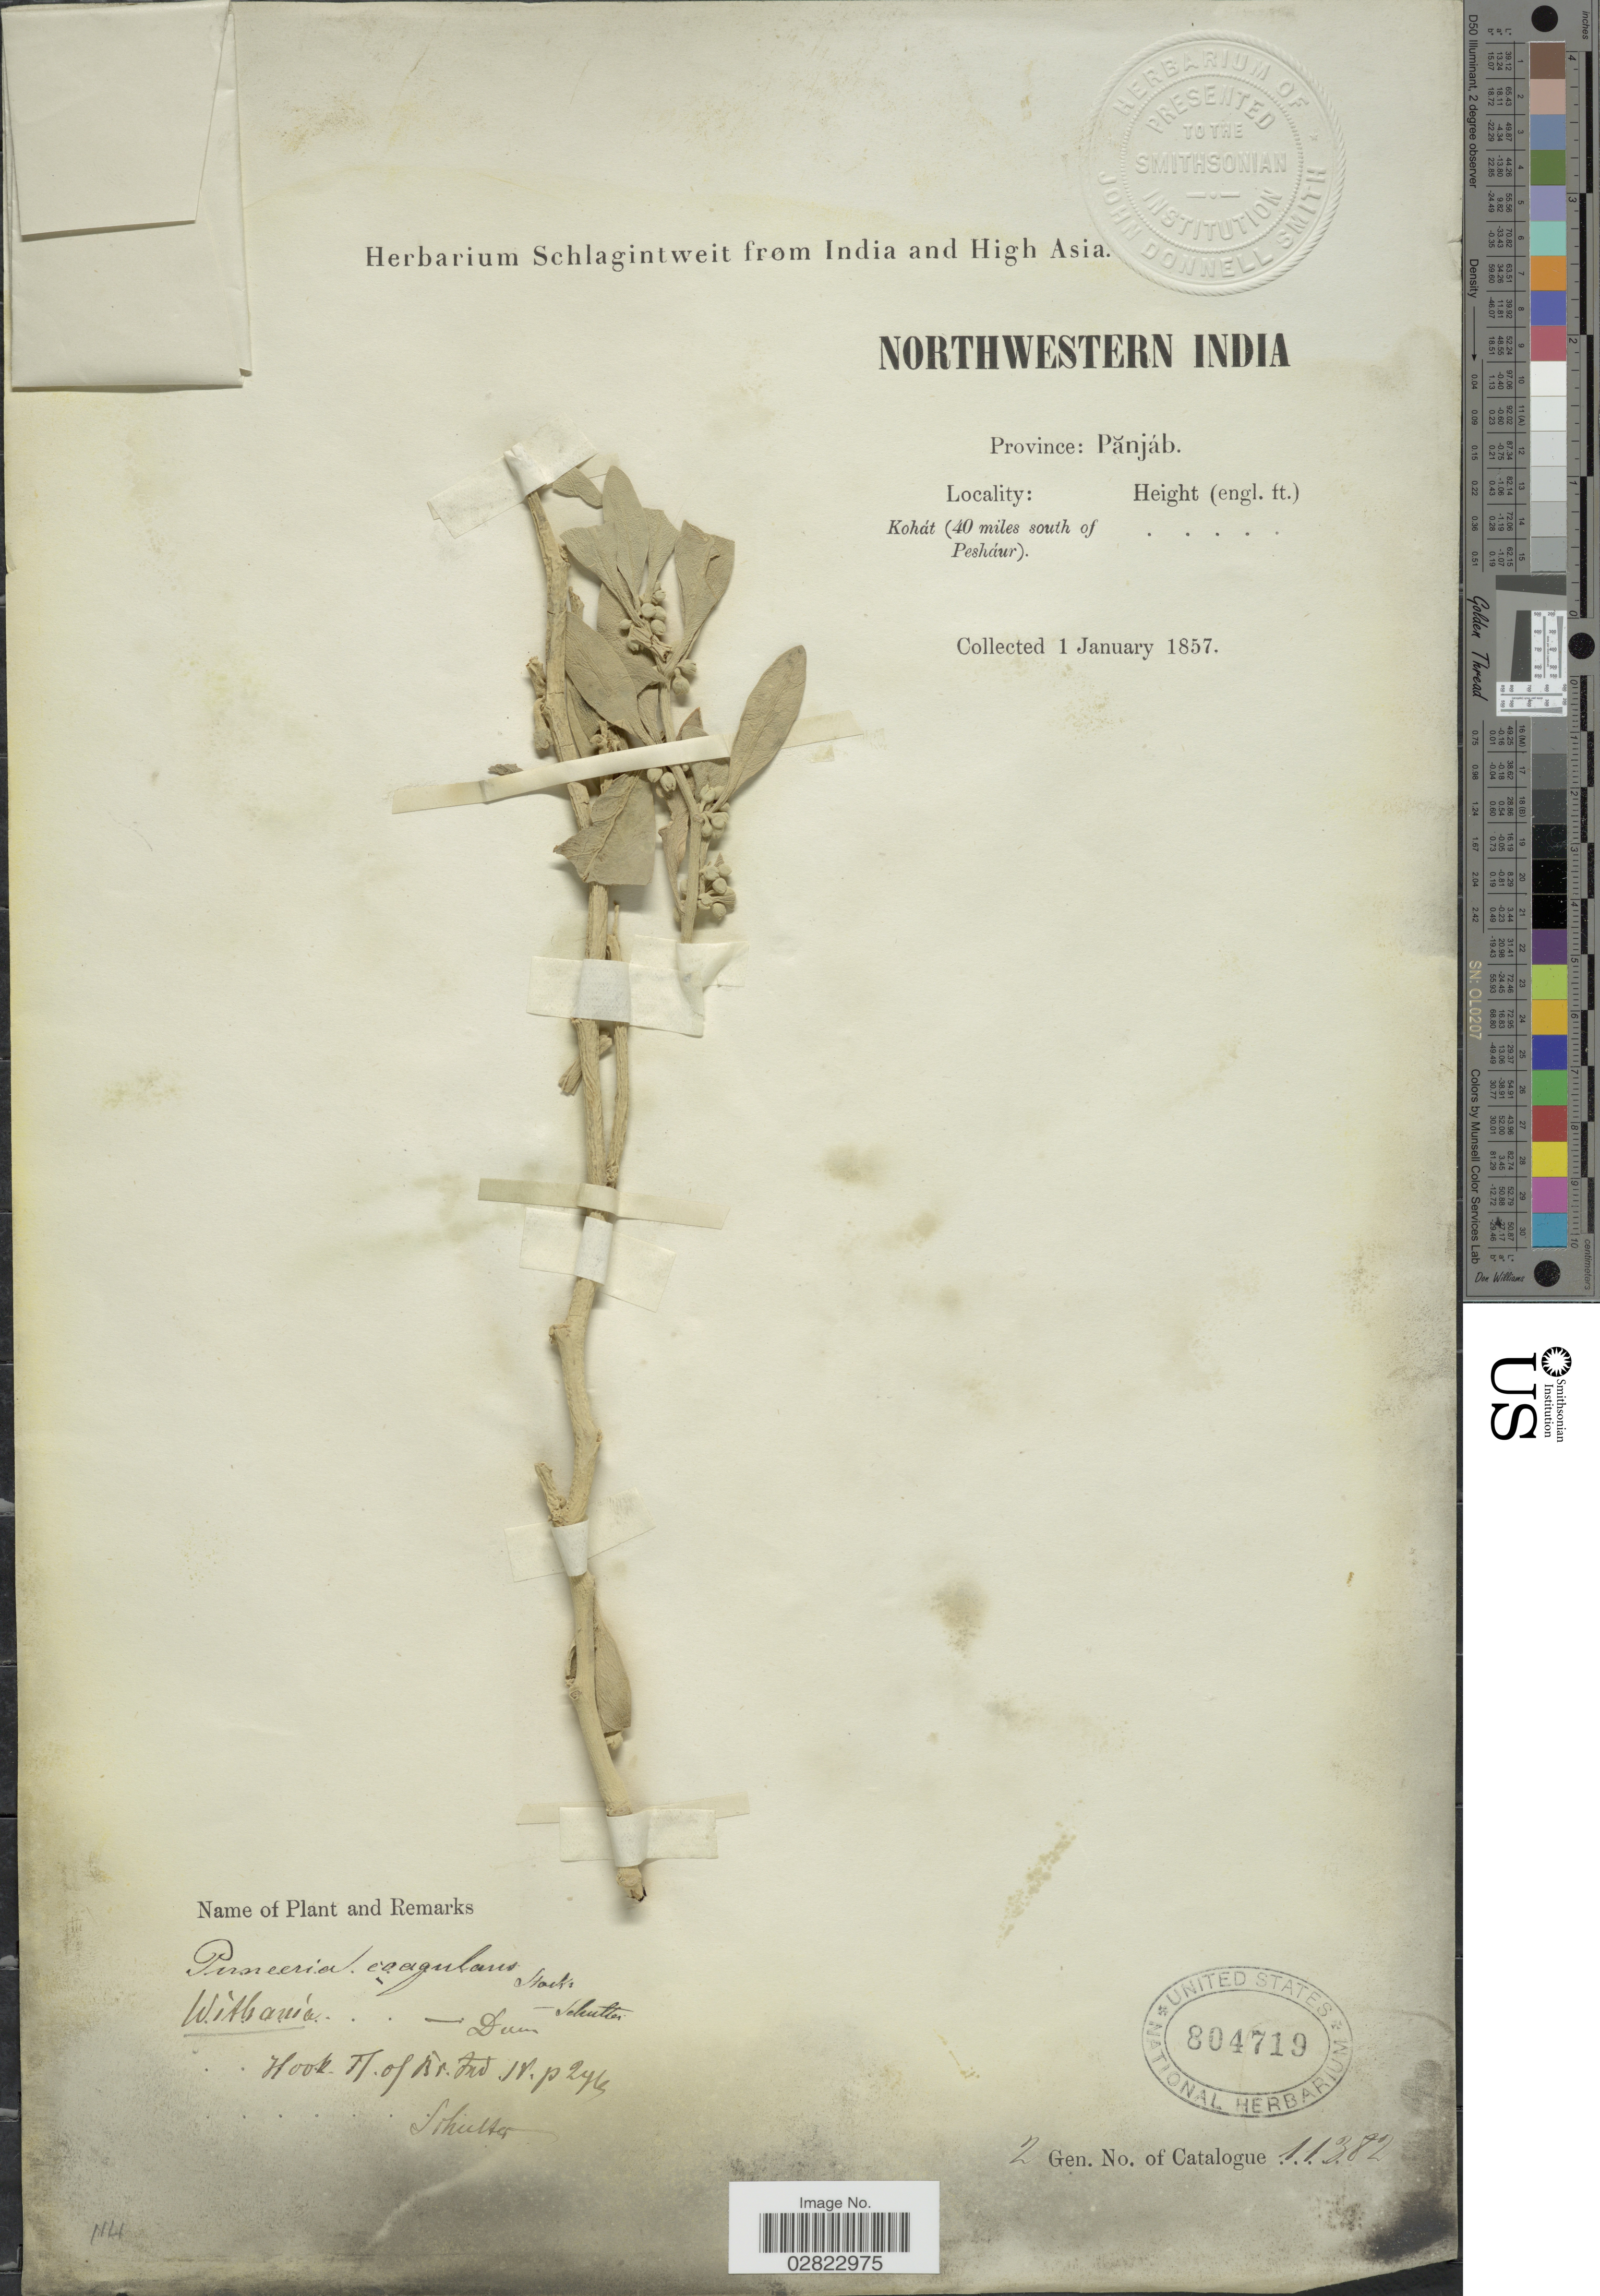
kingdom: Plantae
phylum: Tracheophyta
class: Magnoliopsida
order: Solanales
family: Solanaceae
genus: Withania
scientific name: Withania coagulans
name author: (Stocks) Dunal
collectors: ex herb. Schlagintweit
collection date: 1857-01-01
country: India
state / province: Punjab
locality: Northwestern India. Province: Panjáb. Kohát (40 miles south of Pesháur).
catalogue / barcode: US 804719